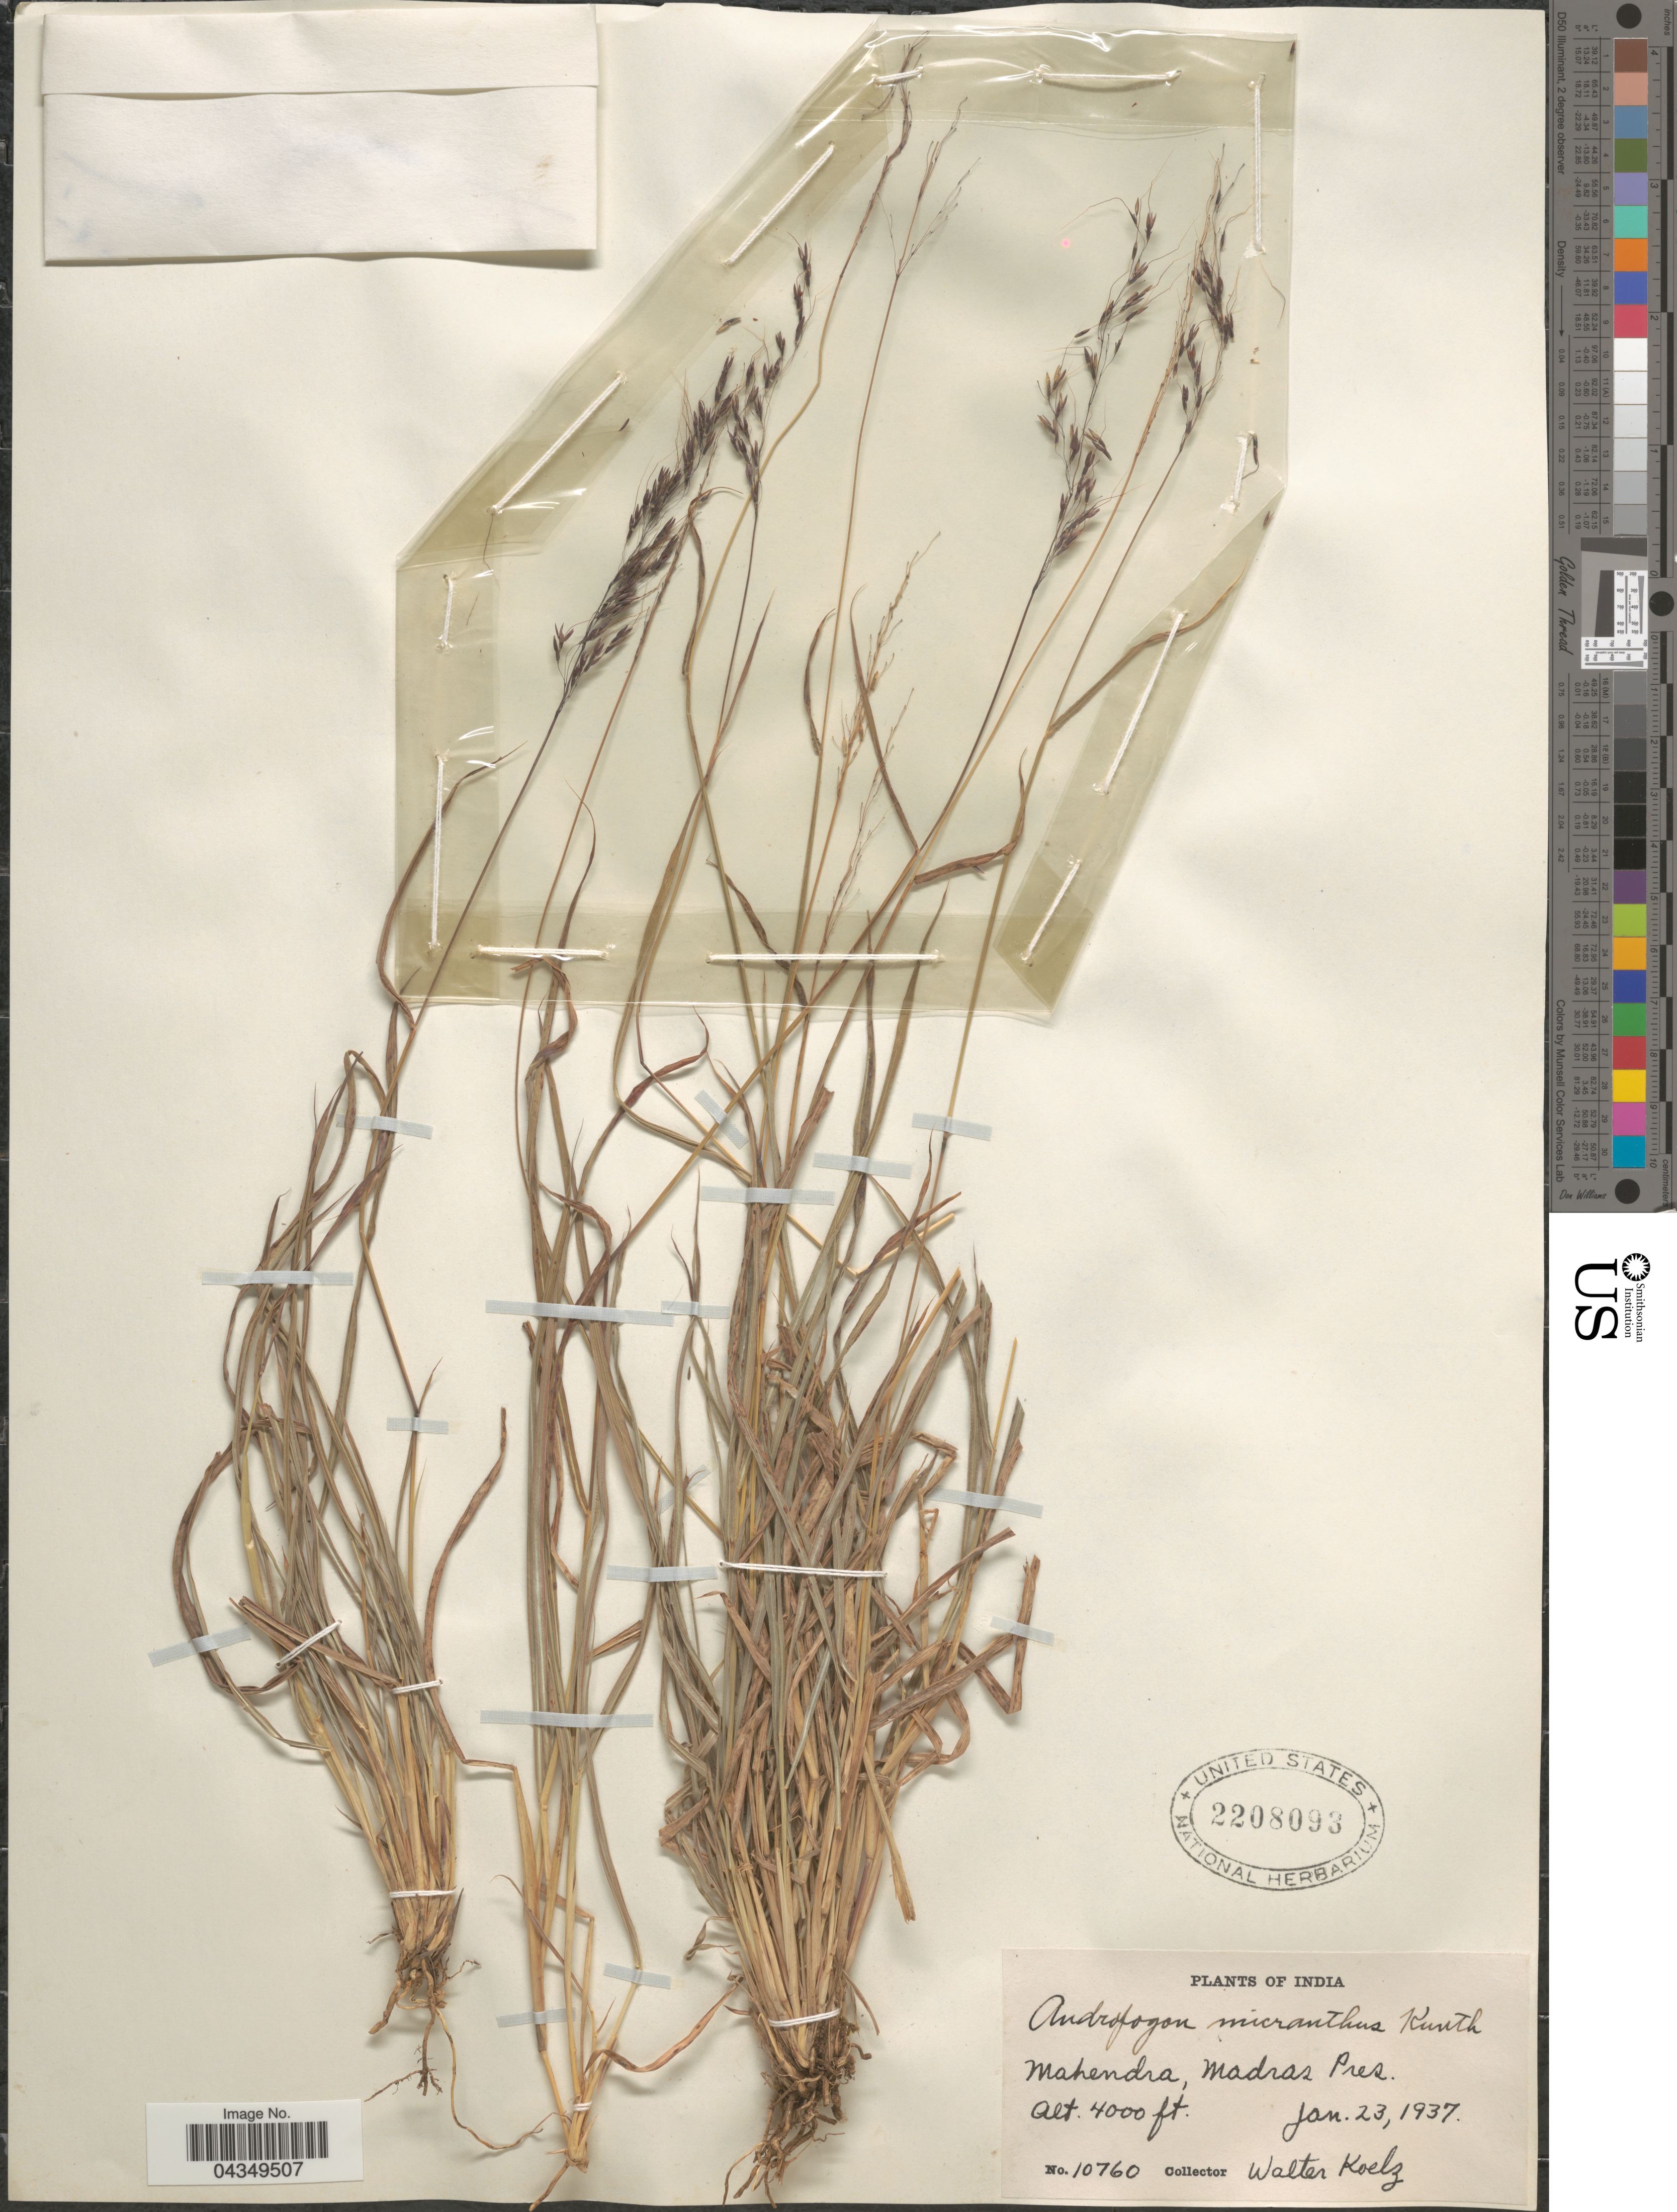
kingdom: Plantae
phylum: Tracheophyta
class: Liliopsida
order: Poales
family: Poaceae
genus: Capillipedium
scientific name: Capillipedium parviflorum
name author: (R. Br.) Stapf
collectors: W. N. Koelz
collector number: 10760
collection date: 1937-01-23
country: India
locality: Mahendra, Madras Pres.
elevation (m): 1219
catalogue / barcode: US 2208093